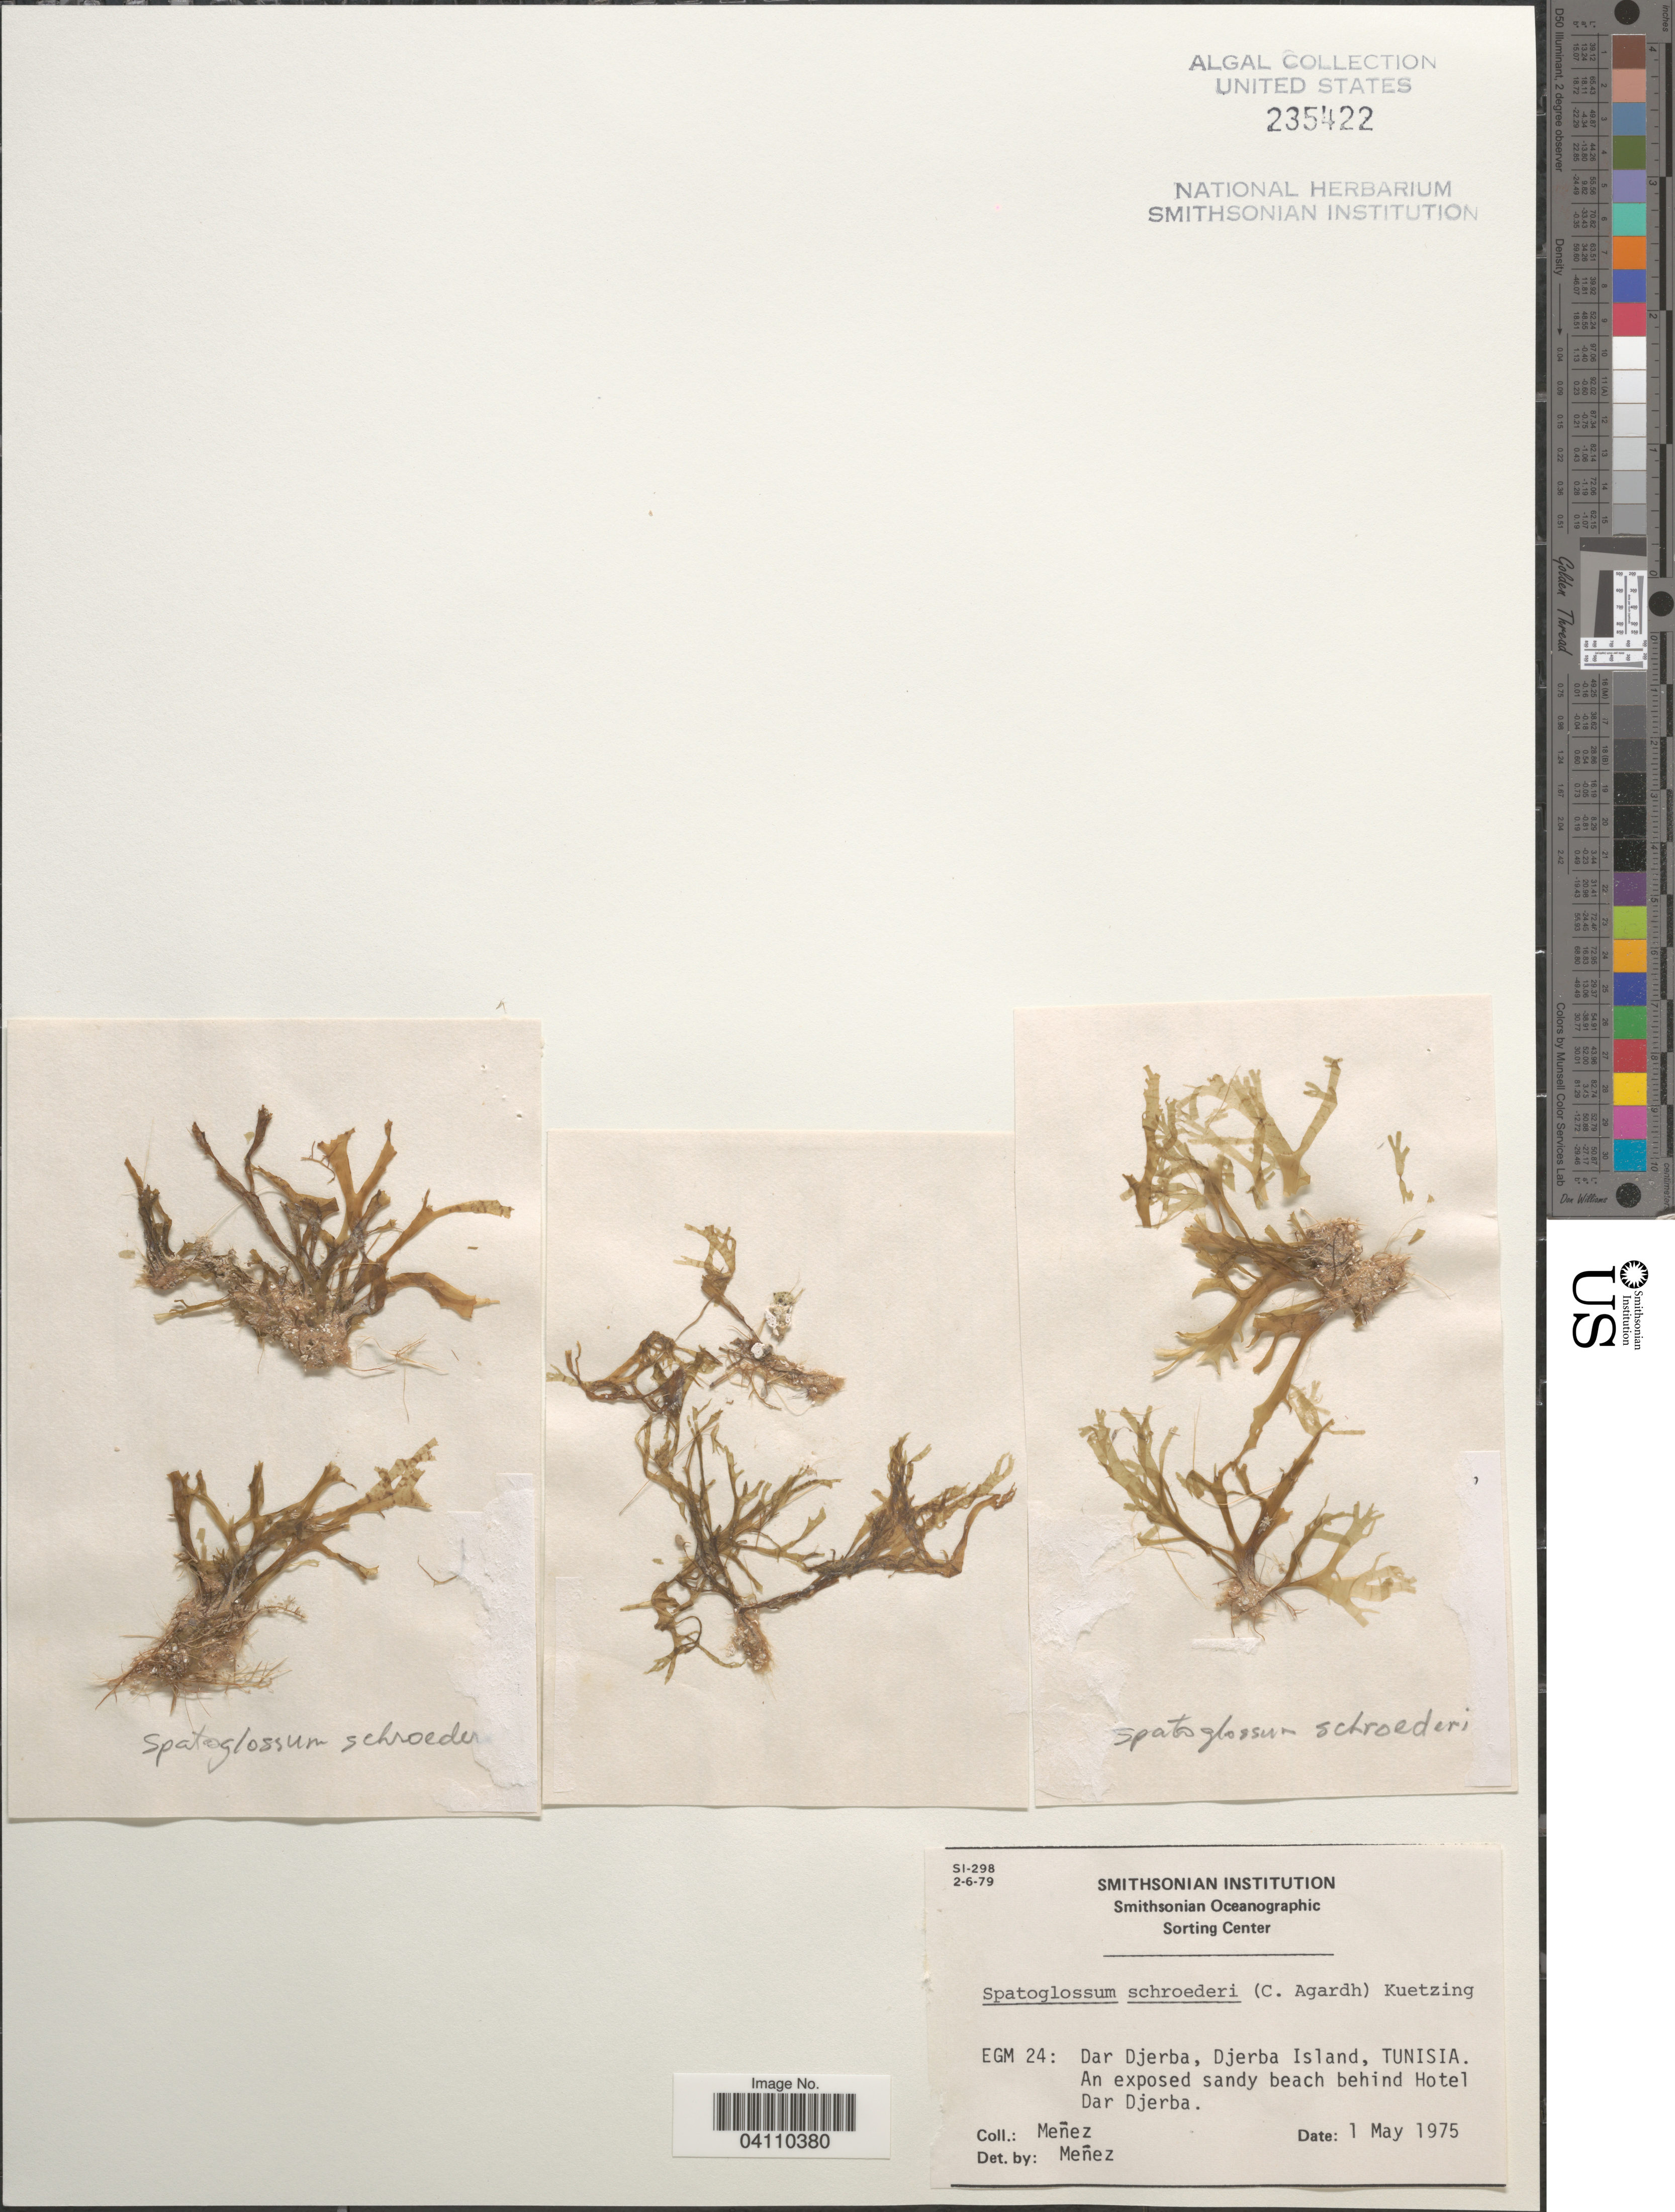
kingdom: Chromista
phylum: Ochrophyta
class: Phaeophyceae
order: Dictyotales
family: Dictyotaceae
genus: Spatoglossum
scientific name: Spatoglossum schroederi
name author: (C. Agardh) Kütz.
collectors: Menez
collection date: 1975-05-01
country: Tunisia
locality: EGM 24: Dar Djerba, Djerba Island. Beach behind Hotel Dar Djerba.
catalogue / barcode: US 235422